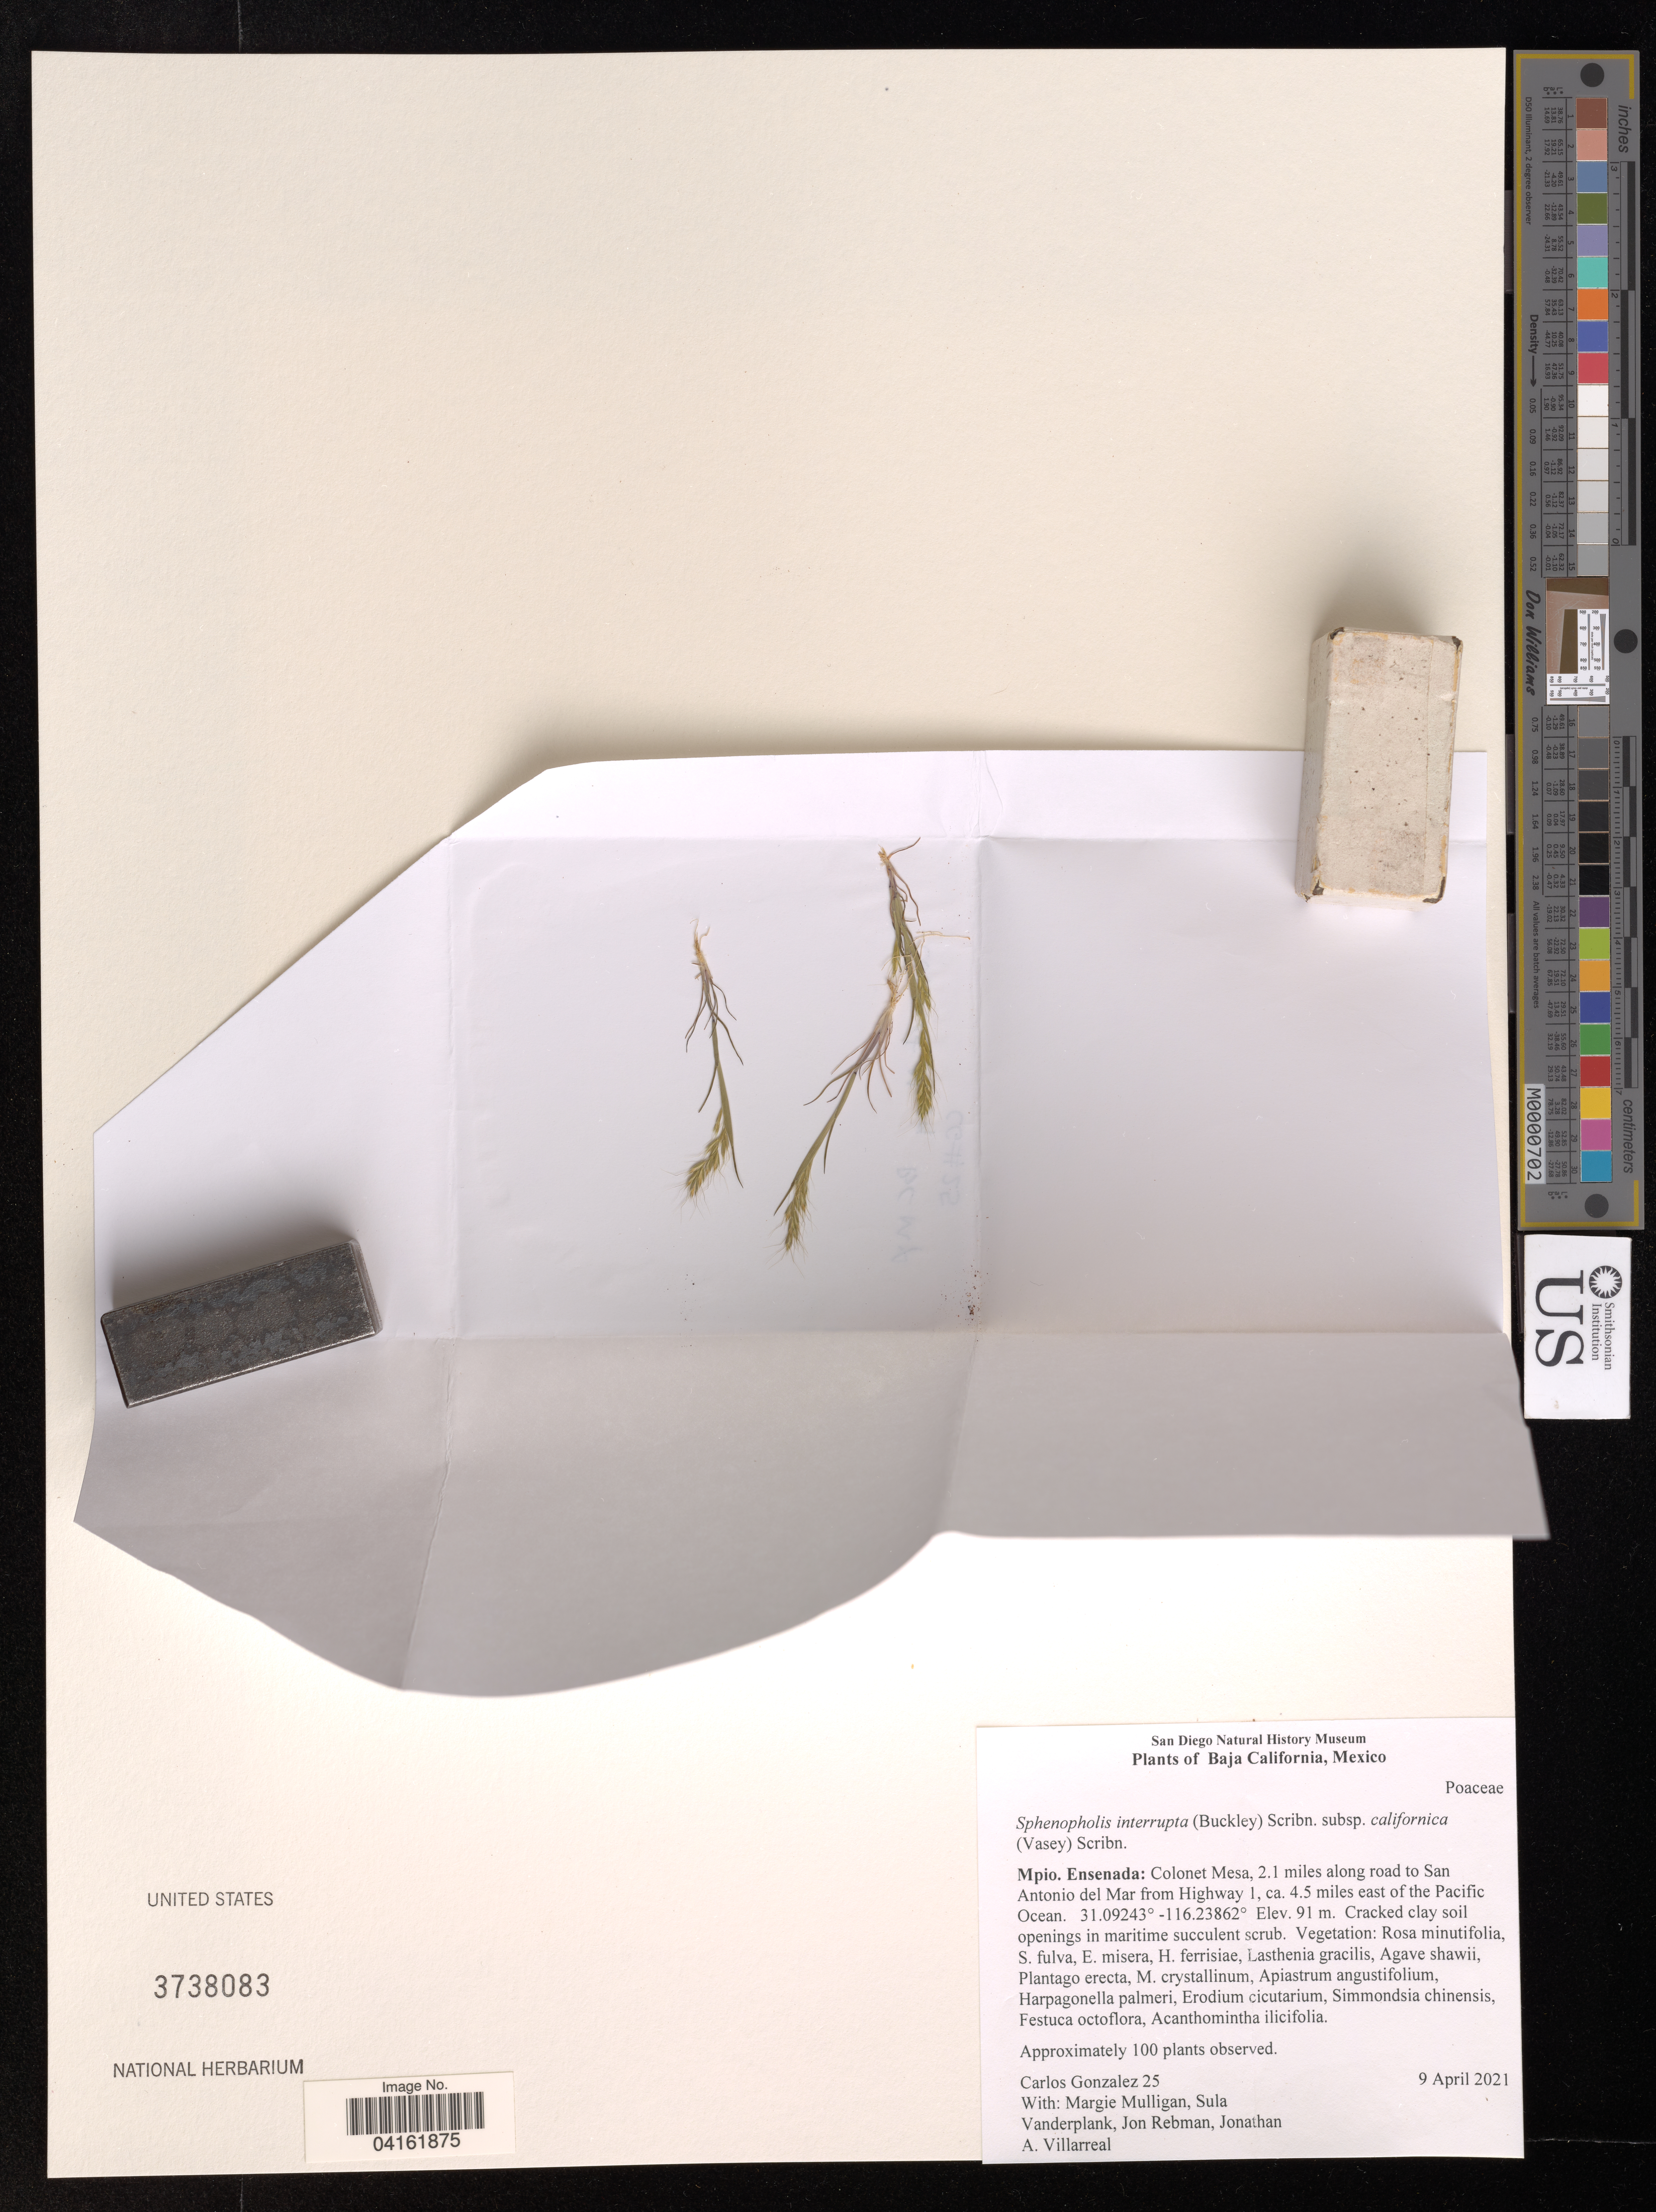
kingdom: Plantae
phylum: Tracheophyta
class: Liliopsida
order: Poales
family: Poaceae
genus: Sphenopholis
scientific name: Sphenopholis interrupta subsp. californica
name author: (Vasey) Lonard & Gould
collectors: C. Gonzalez, S. Vanderplank, J. P. Rebman & et al.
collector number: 25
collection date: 2021-04-09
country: Mexico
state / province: Baja California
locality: Mpio. Ensenada: Colonet Mesa, 2.1 miles along road to San Antonio del Mar from Highway 1, ca. 4.5 miles east of the Pacific Ocean.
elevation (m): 91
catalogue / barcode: US 3738083